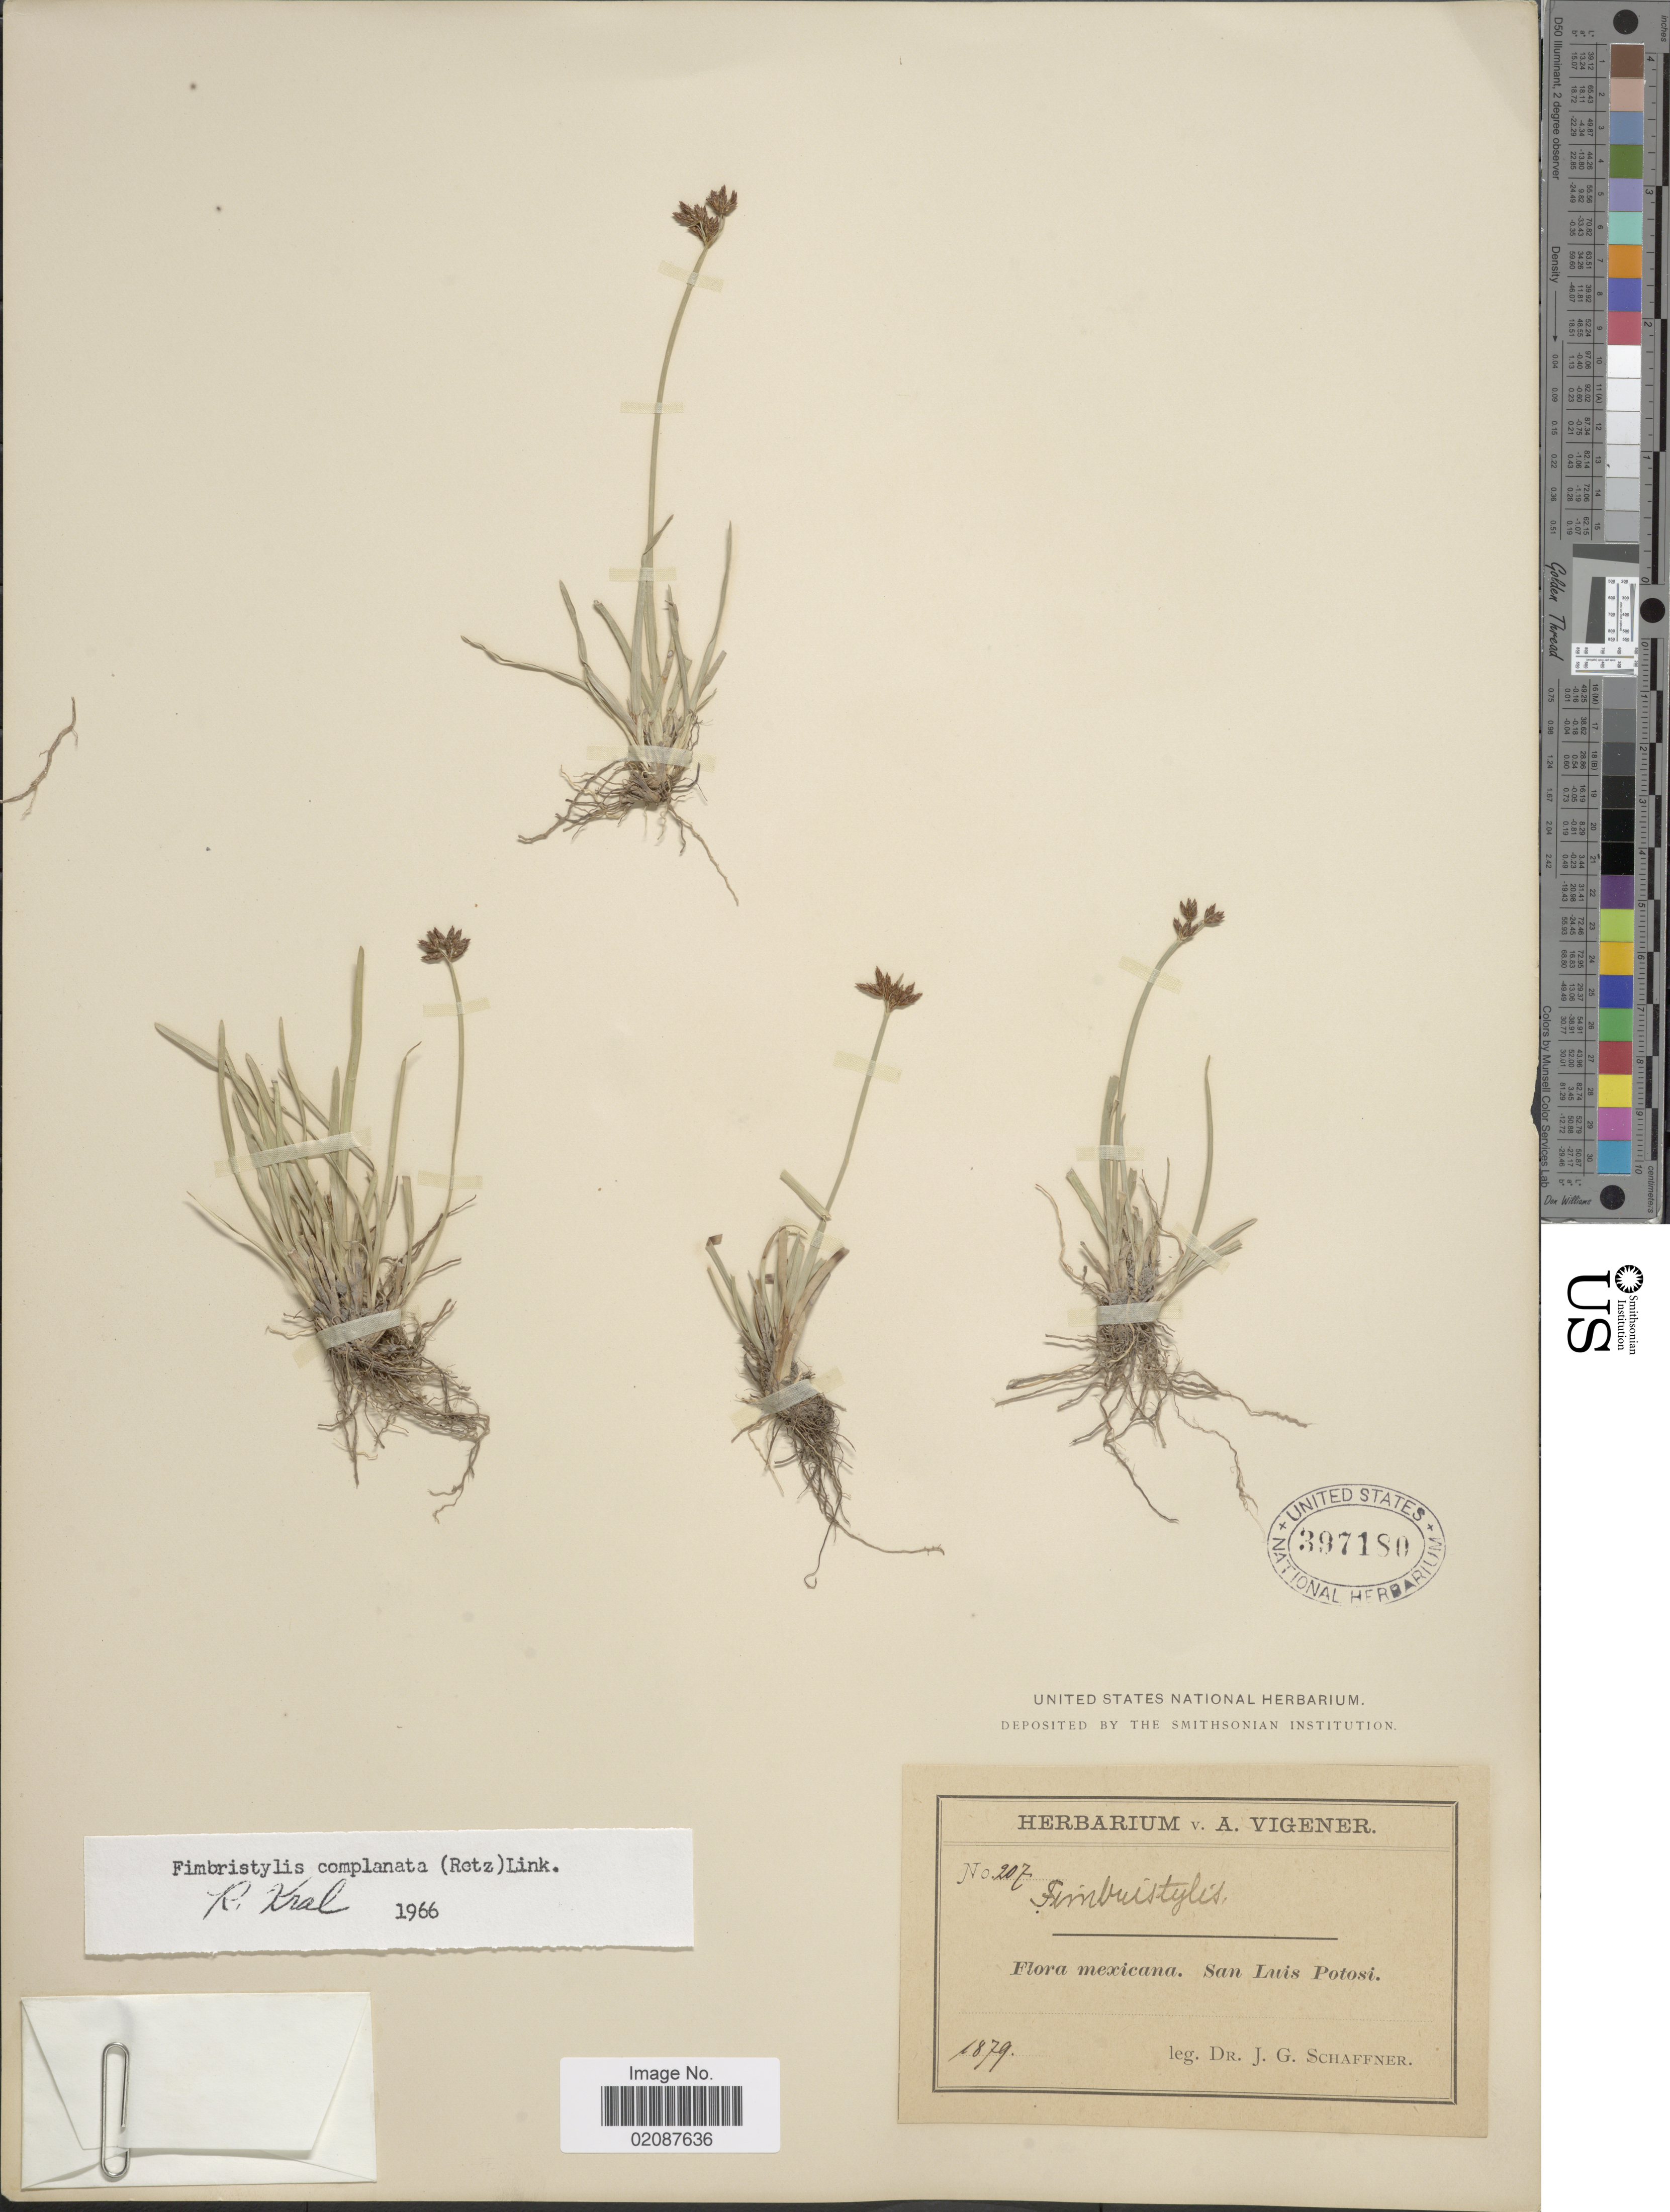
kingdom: Plantae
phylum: Tracheophyta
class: Liliopsida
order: Poales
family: Cyperaceae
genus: Fimbristylis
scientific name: Fimbristylis complanata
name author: (Retz.) Link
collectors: J. G. Schaffner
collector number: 207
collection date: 1879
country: Mexico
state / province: San Luis Potosí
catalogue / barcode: US 397180